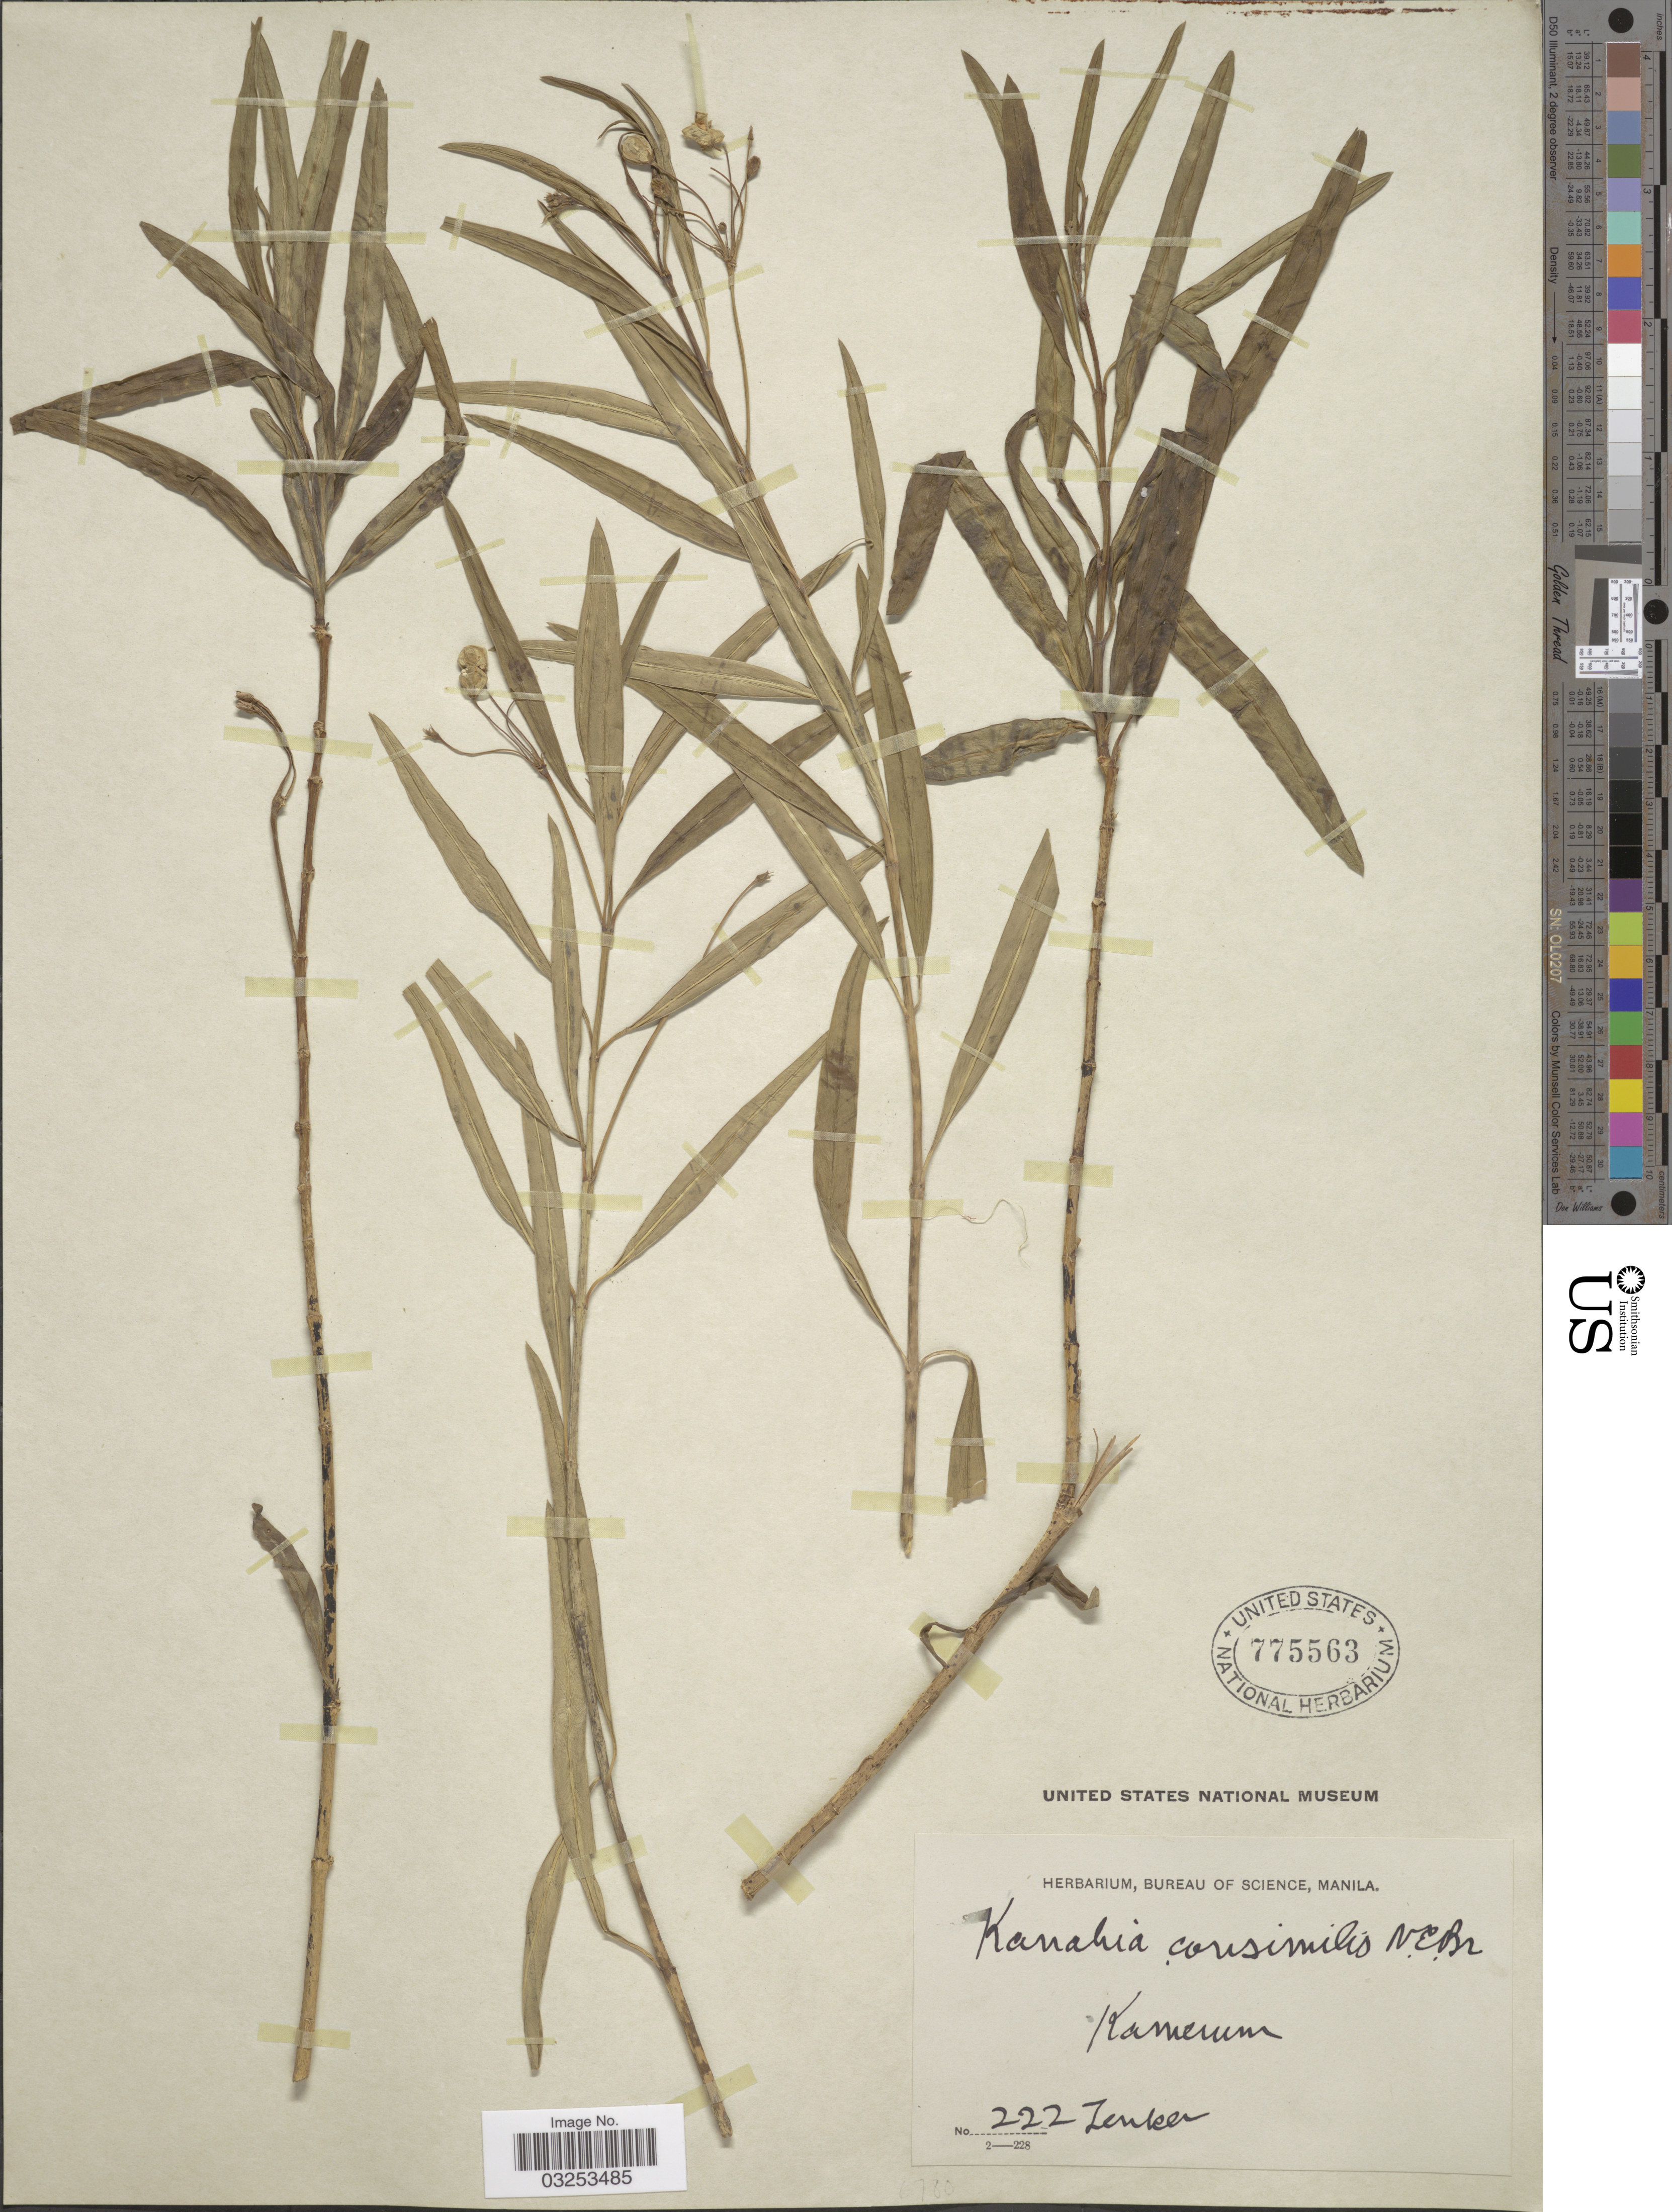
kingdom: Plantae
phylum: Tracheophyta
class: Magnoliopsida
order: Gentianales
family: Apocynaceae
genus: Kanahia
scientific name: Kanahia laniflora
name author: (Forssk.) R. Br.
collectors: Zenker, --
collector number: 222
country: Cameroon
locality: Kamerun.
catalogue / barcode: US 775563